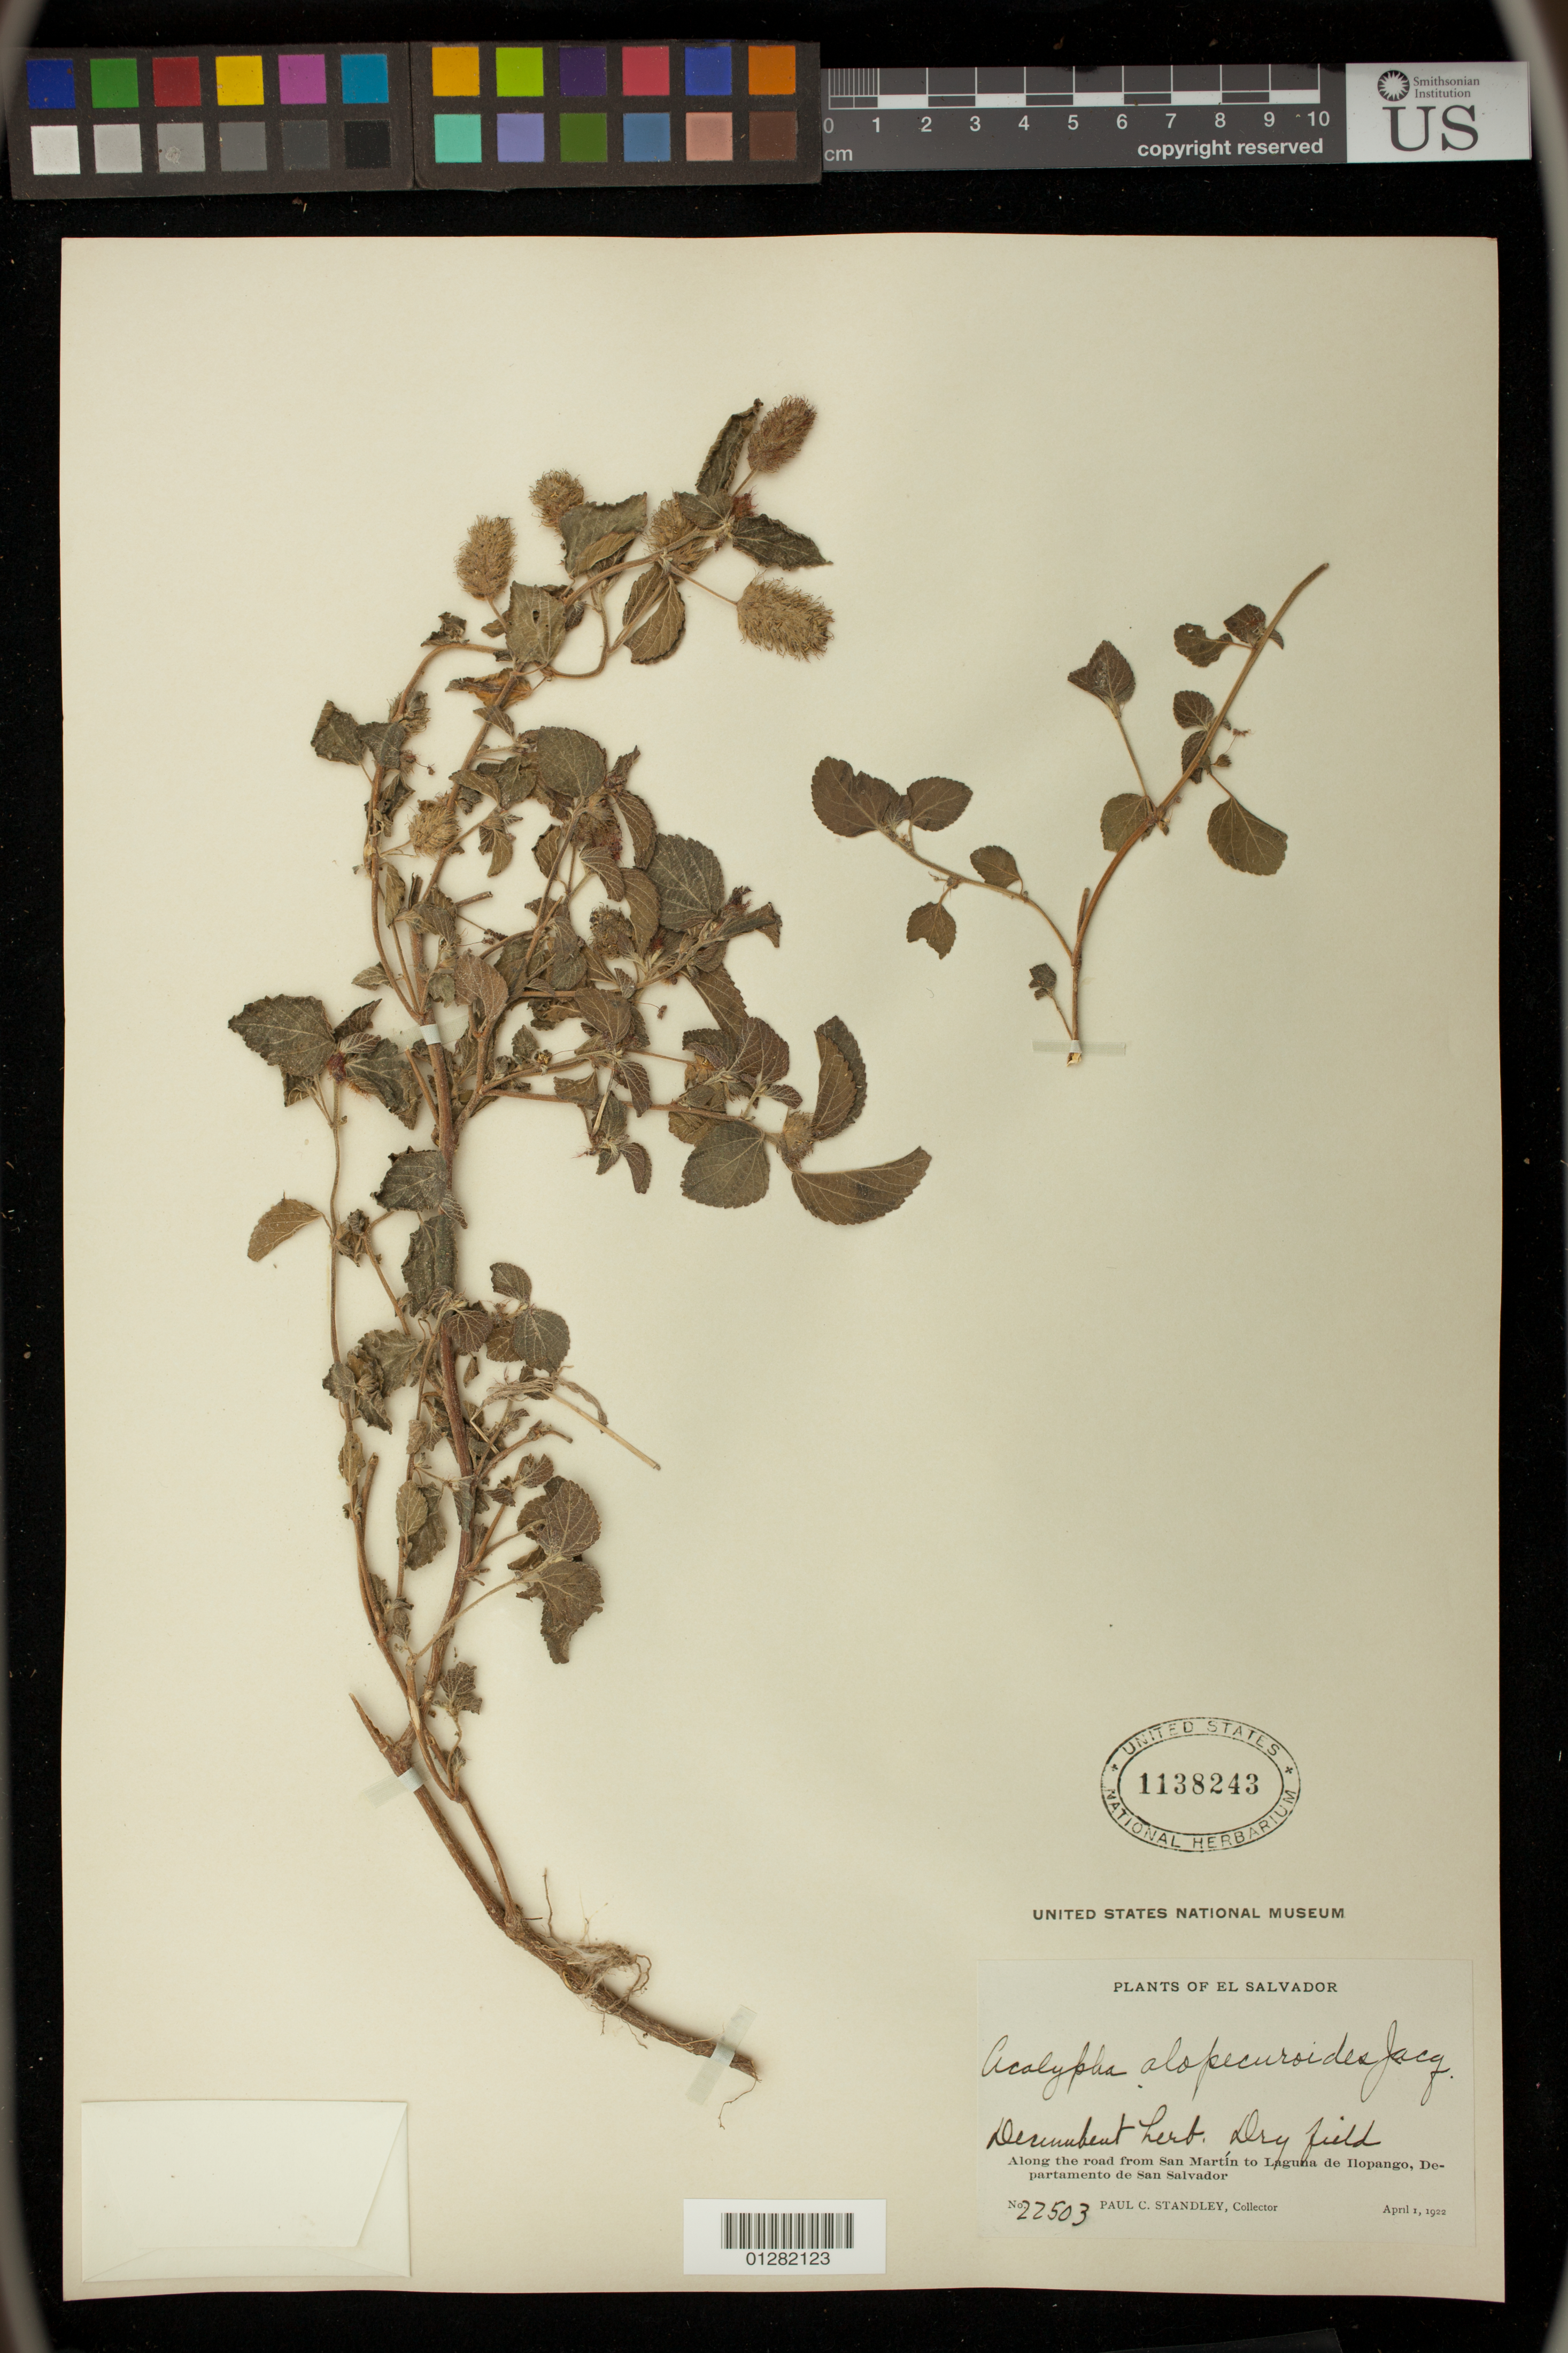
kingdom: Plantae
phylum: Tracheophyta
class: Magnoliopsida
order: Malpighiales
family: Euphorbiaceae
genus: Acalypha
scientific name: Acalypha arvensis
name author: Poepp.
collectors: P. C. Standley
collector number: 22503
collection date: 1922-04-01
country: El Salvador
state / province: San Salvador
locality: Along the road from San Martin to Laguna de Ilopango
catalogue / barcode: US 1138243